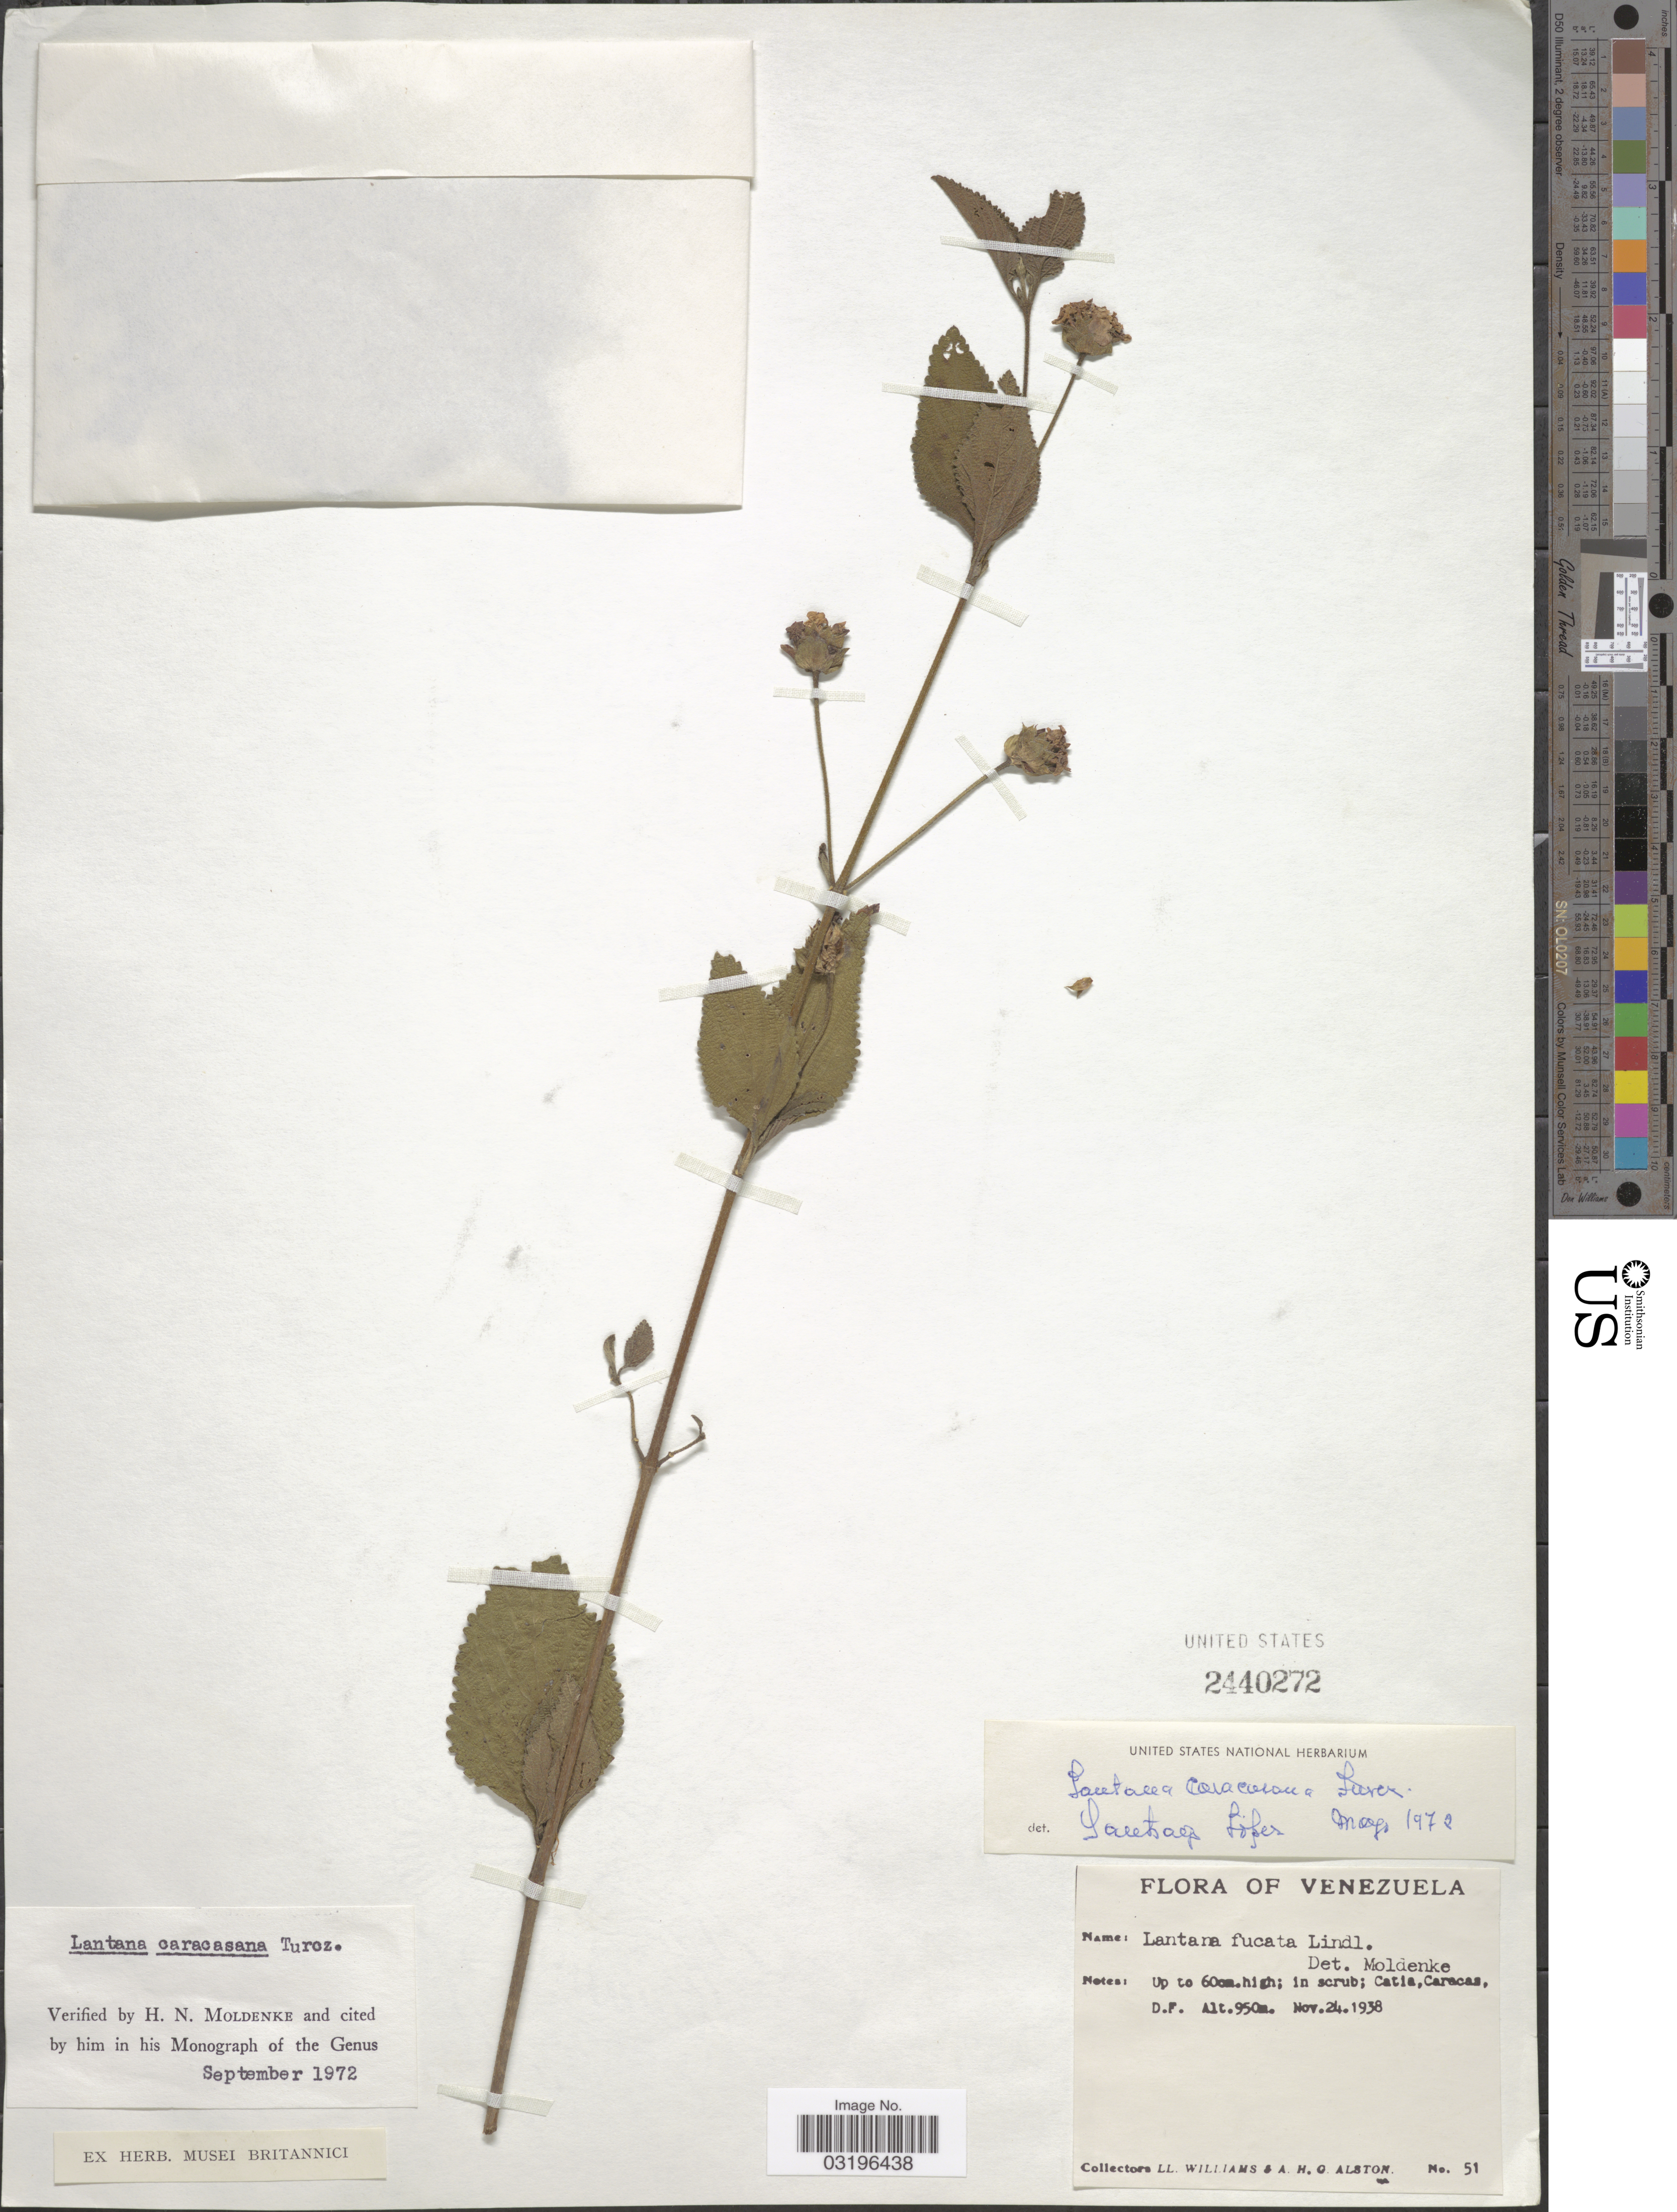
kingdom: Plantae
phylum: Tracheophyta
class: Magnoliopsida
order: Lamiales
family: Verbenaceae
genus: Lantana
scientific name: Lantana caracasana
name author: Turcz.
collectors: Ll. Williams & A. H. Alston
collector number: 51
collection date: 1938-11-24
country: Venezuela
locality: Catia, Caracas. D.F.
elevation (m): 950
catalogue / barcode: US 2440272